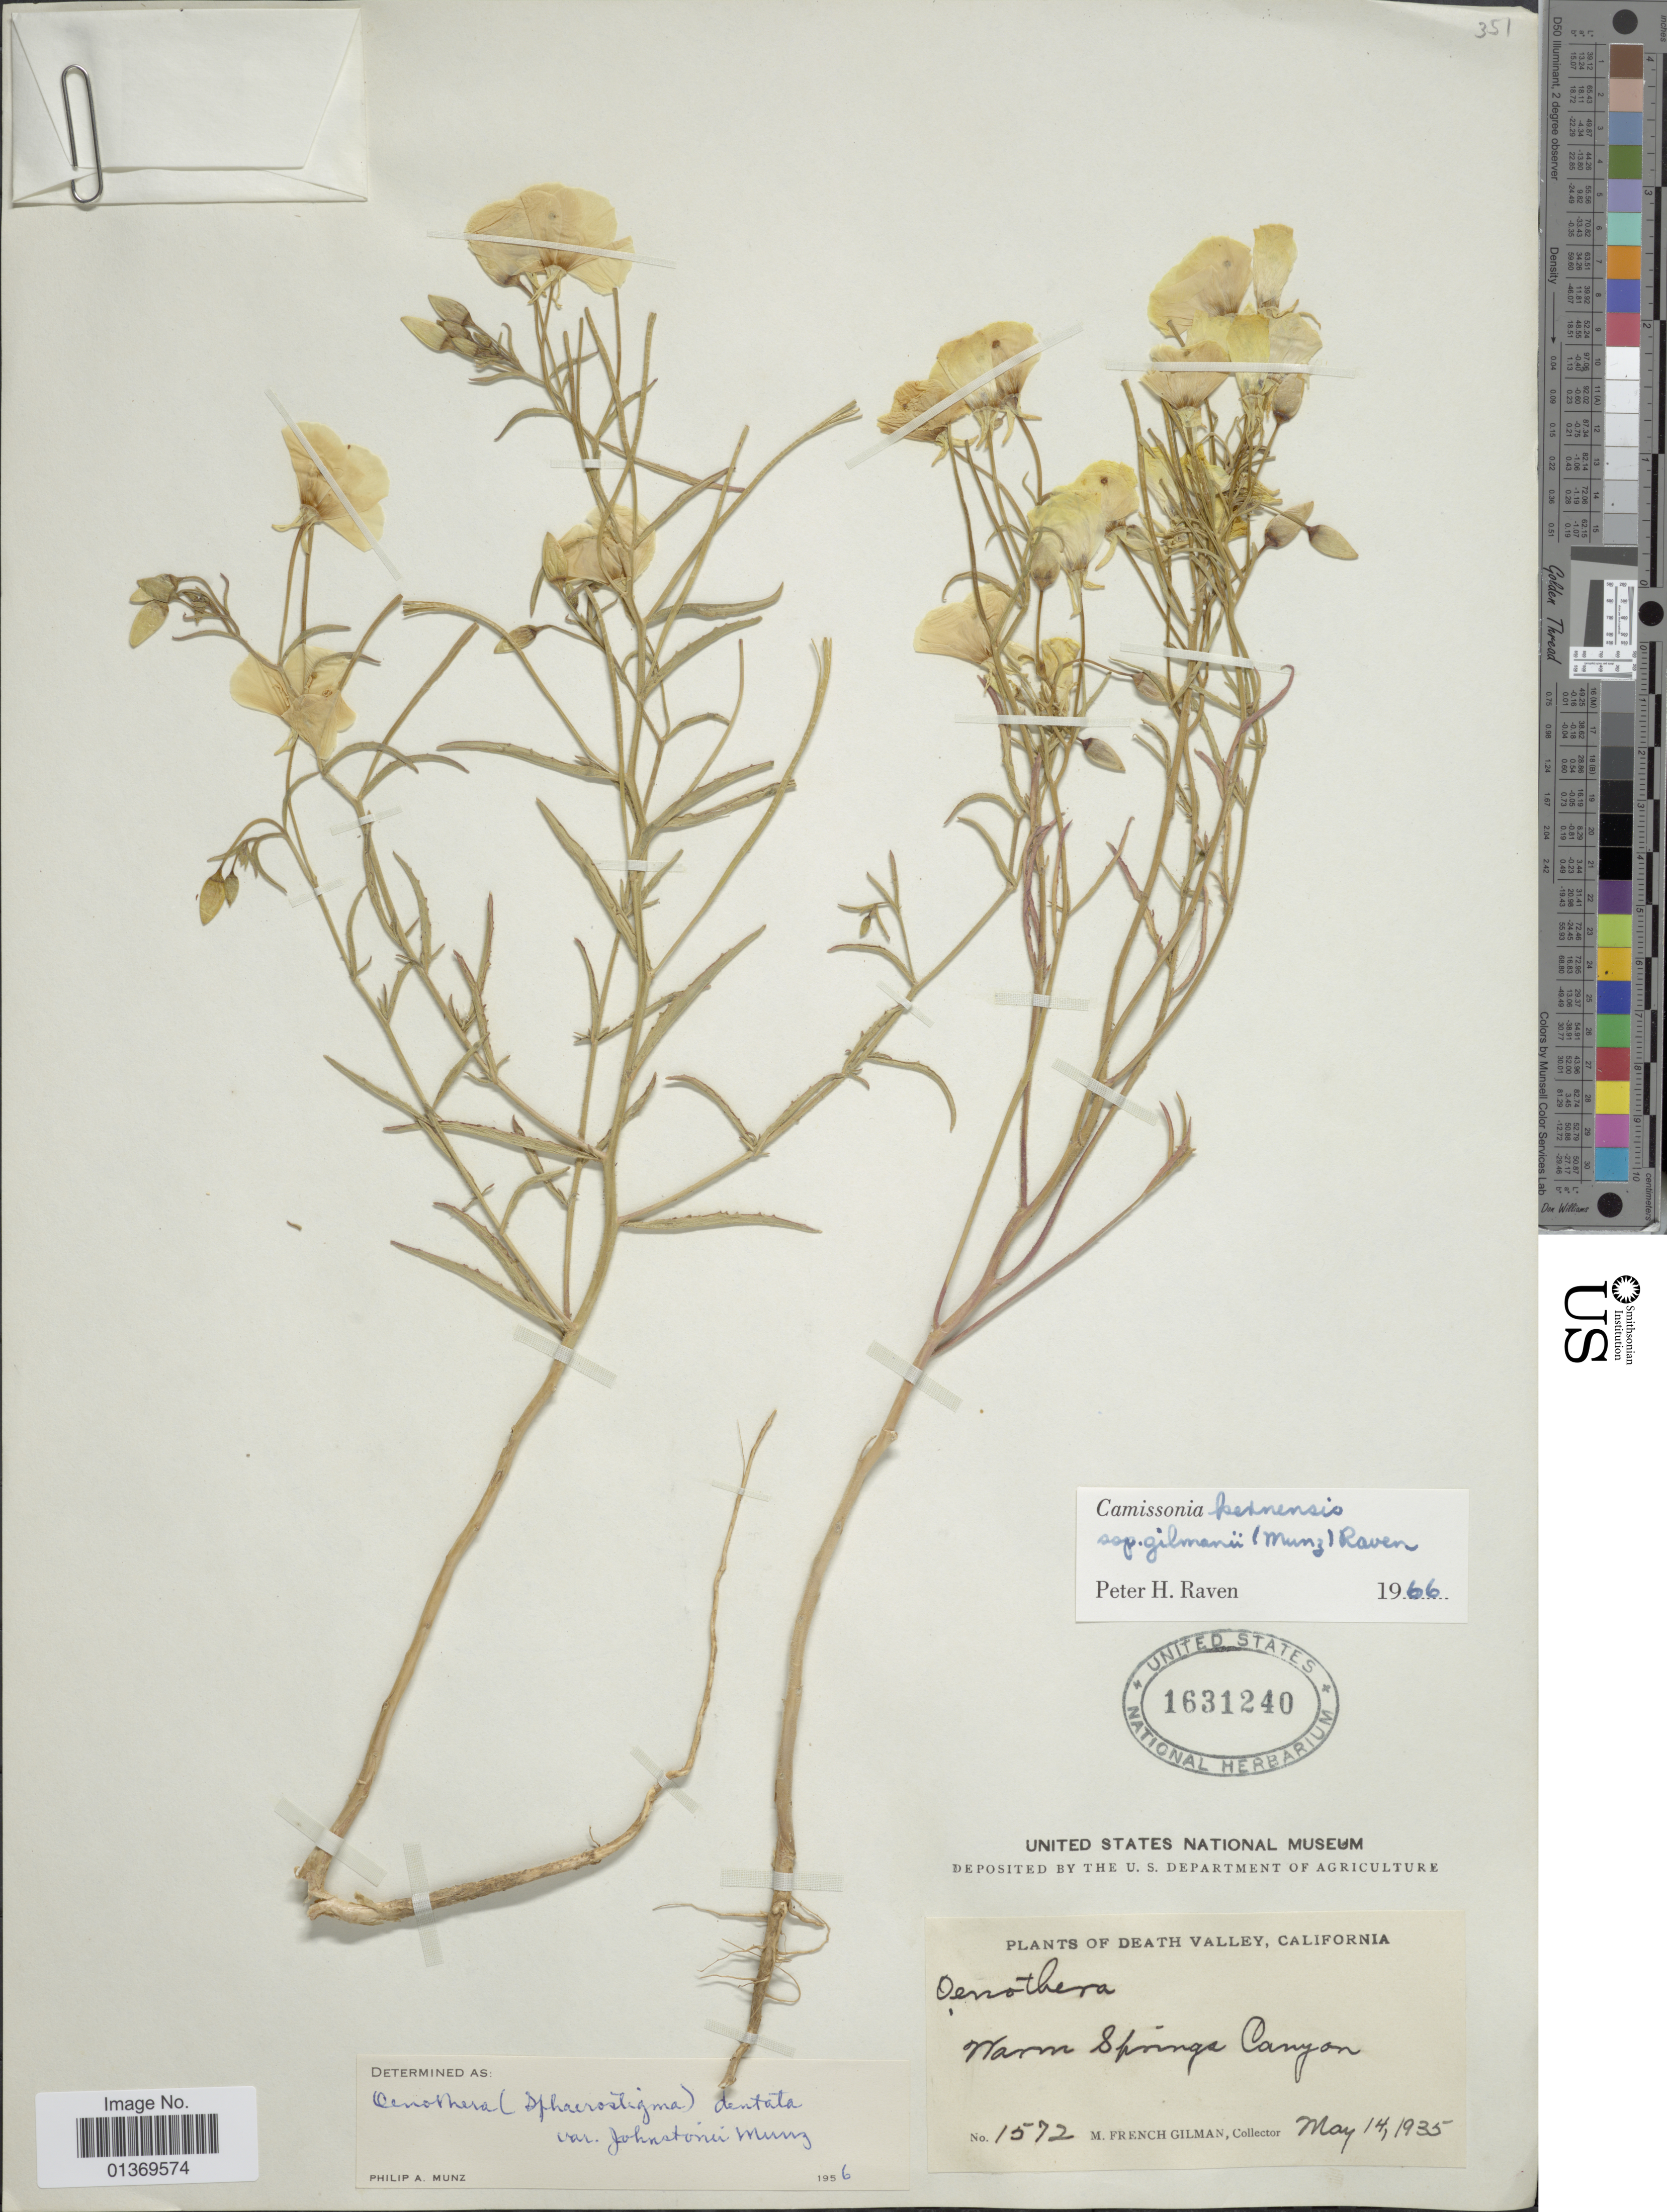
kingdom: Plantae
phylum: Tracheophyta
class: Magnoliopsida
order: Myrtales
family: Onagraceae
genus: Camissonia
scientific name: Camissonia kernensis subsp. gilmanii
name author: (Munz) P.H. Raven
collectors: M. F. Gilman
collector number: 1572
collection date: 1935-05-14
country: United States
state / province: California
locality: Death Valley, Warm Springs Canyon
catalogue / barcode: US 1631240